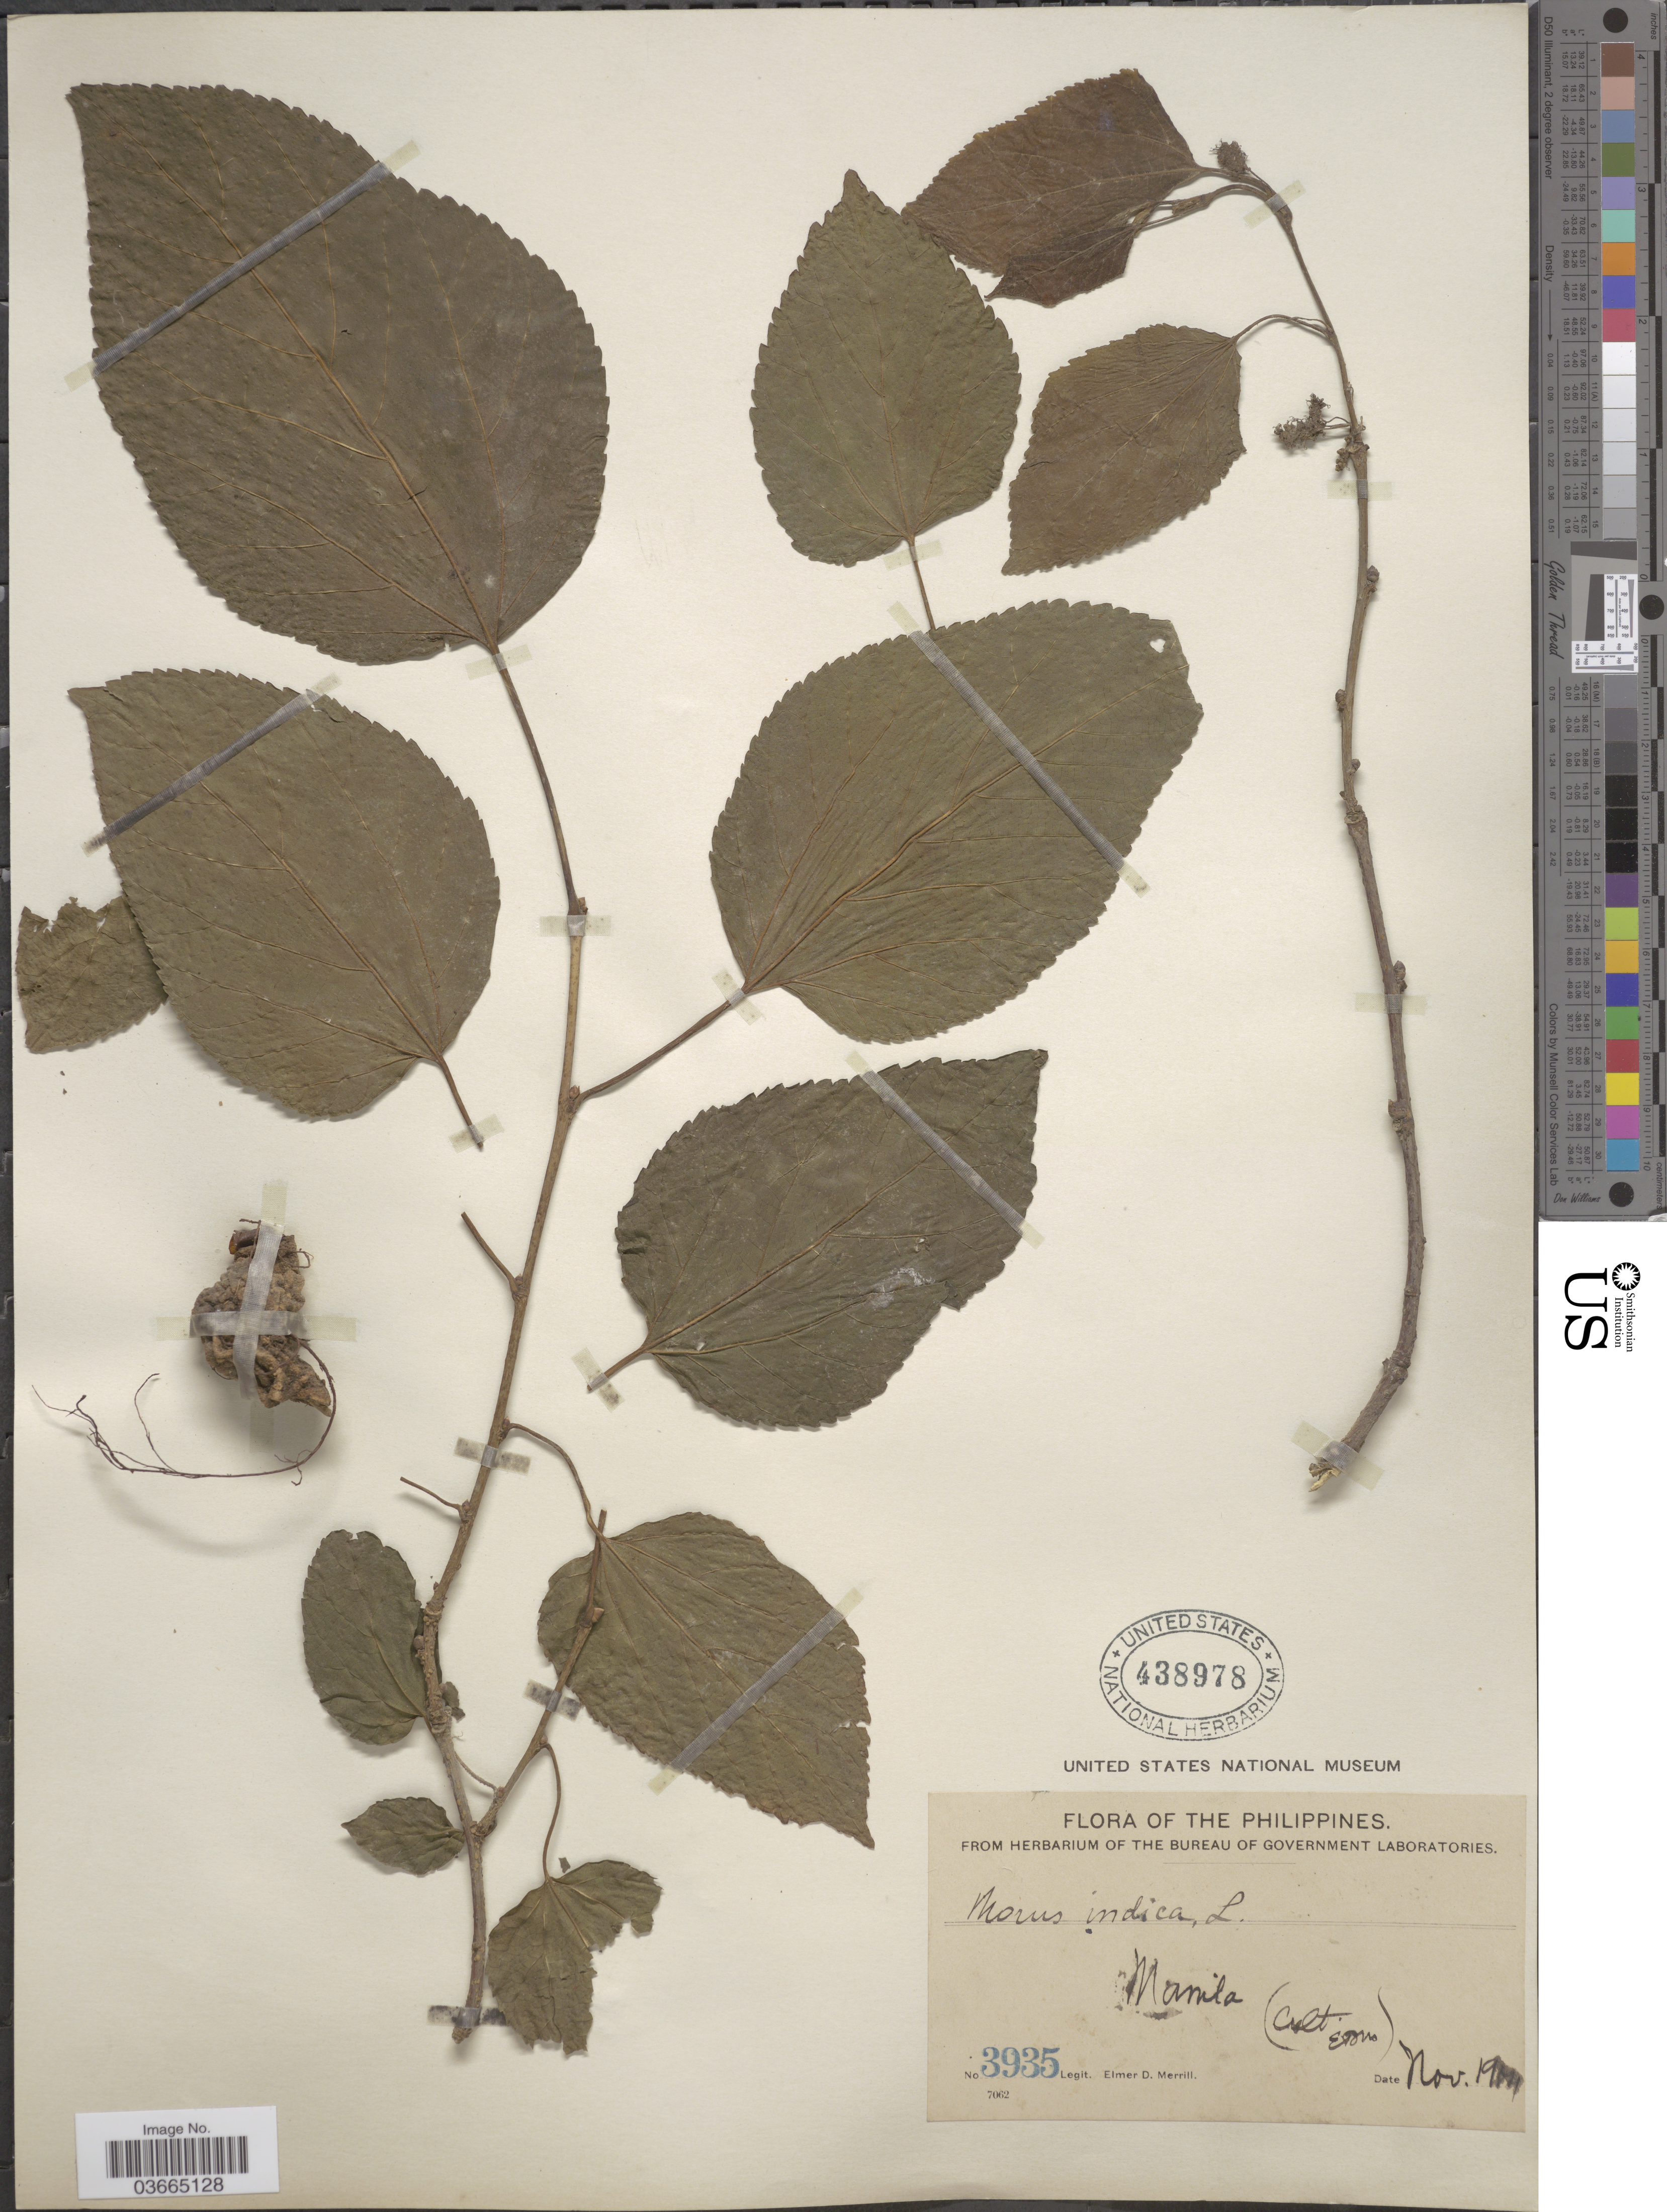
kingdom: Plantae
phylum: Tracheophyta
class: Magnoliopsida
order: Rosales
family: Moraceae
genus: Morus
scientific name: Morus alba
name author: L.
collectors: E. D. Merrill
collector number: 3935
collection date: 1914-11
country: Philippines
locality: The Philippines. Manila.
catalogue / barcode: US 438978